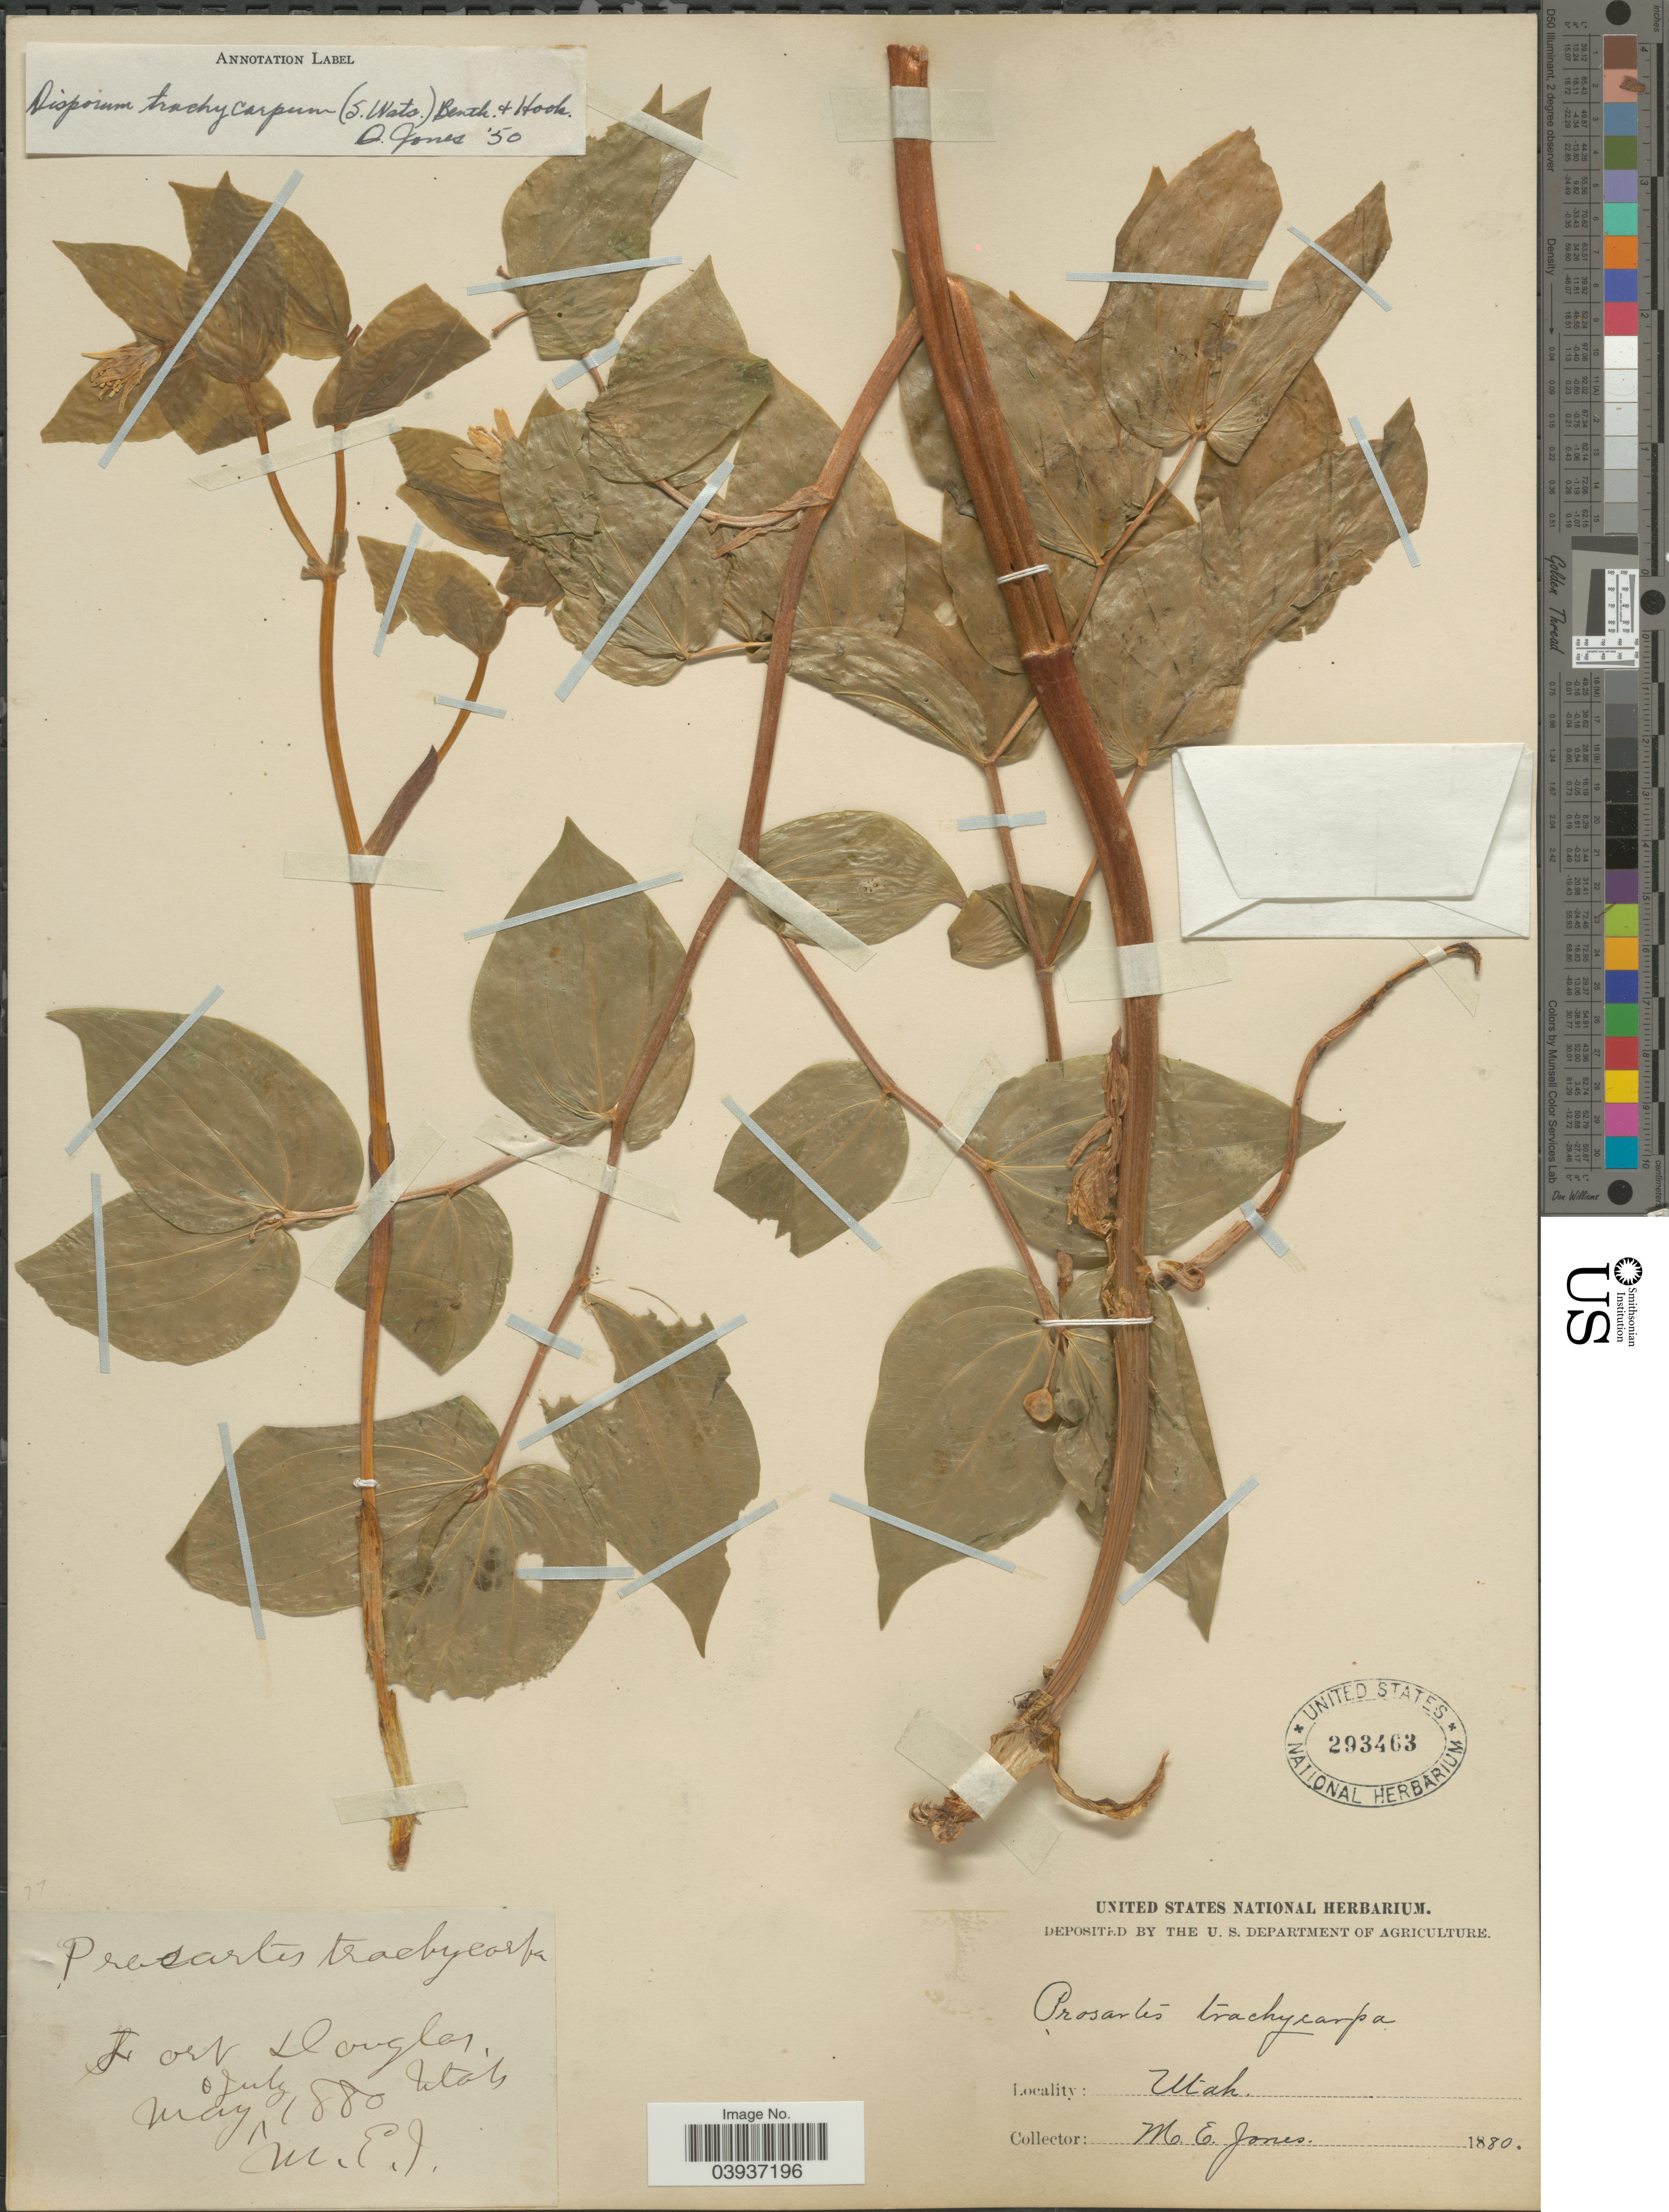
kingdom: Plantae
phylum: Tracheophyta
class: Liliopsida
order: Liliales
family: Colchicaceae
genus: Disporum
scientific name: Disporum trachycarpum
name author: (S. Watson) Benth. & Hook. f.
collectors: M. E. Jones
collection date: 1880-05/1880-07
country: United States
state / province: Utah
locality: Fort Douglas.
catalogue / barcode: US 293463